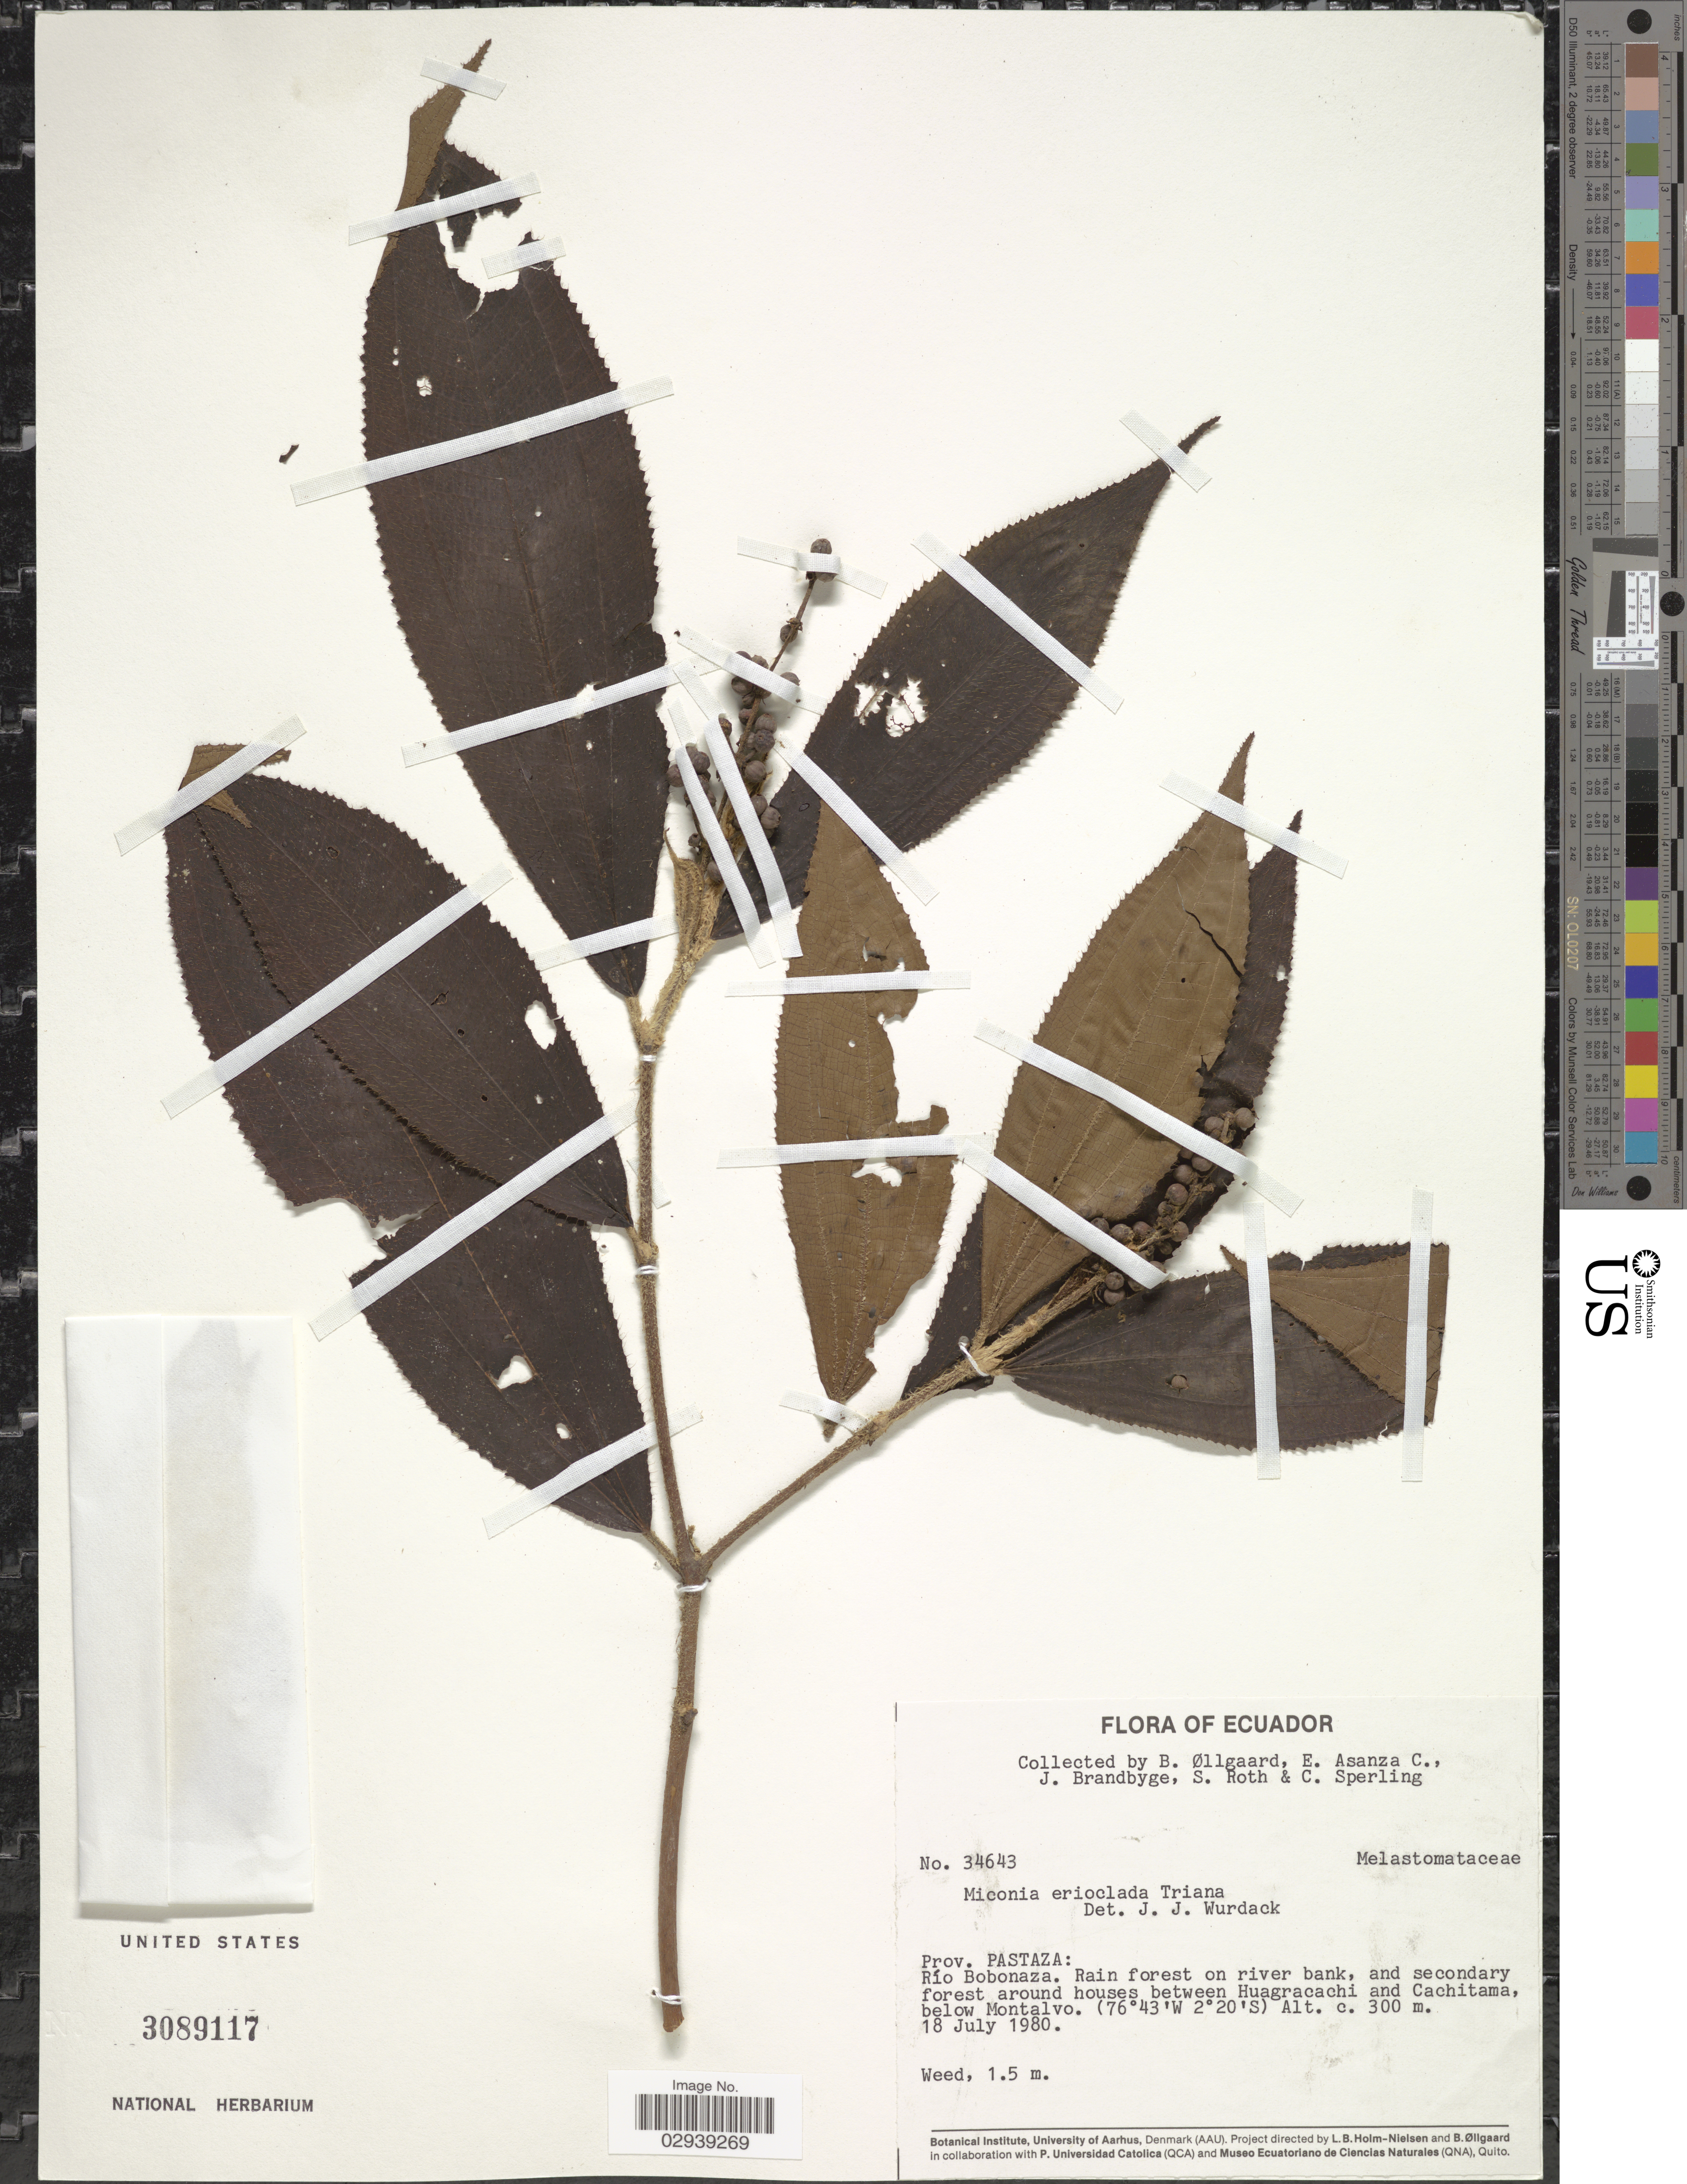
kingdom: Plantae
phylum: Tracheophyta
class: Magnoliopsida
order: Myrtales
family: Melastomataceae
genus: Miconia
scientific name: Miconia erioclada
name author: Triana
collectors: B. Øllgaard, E. Asanza C., J. Brandbyge, S. Roth & C. Sperling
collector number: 34643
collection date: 1980-07-18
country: Ecuador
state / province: Pastaza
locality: Río Bobonaza. Around houses between Huagracachi and Cachitama, below Montalvo.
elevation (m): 300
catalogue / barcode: US 3089117